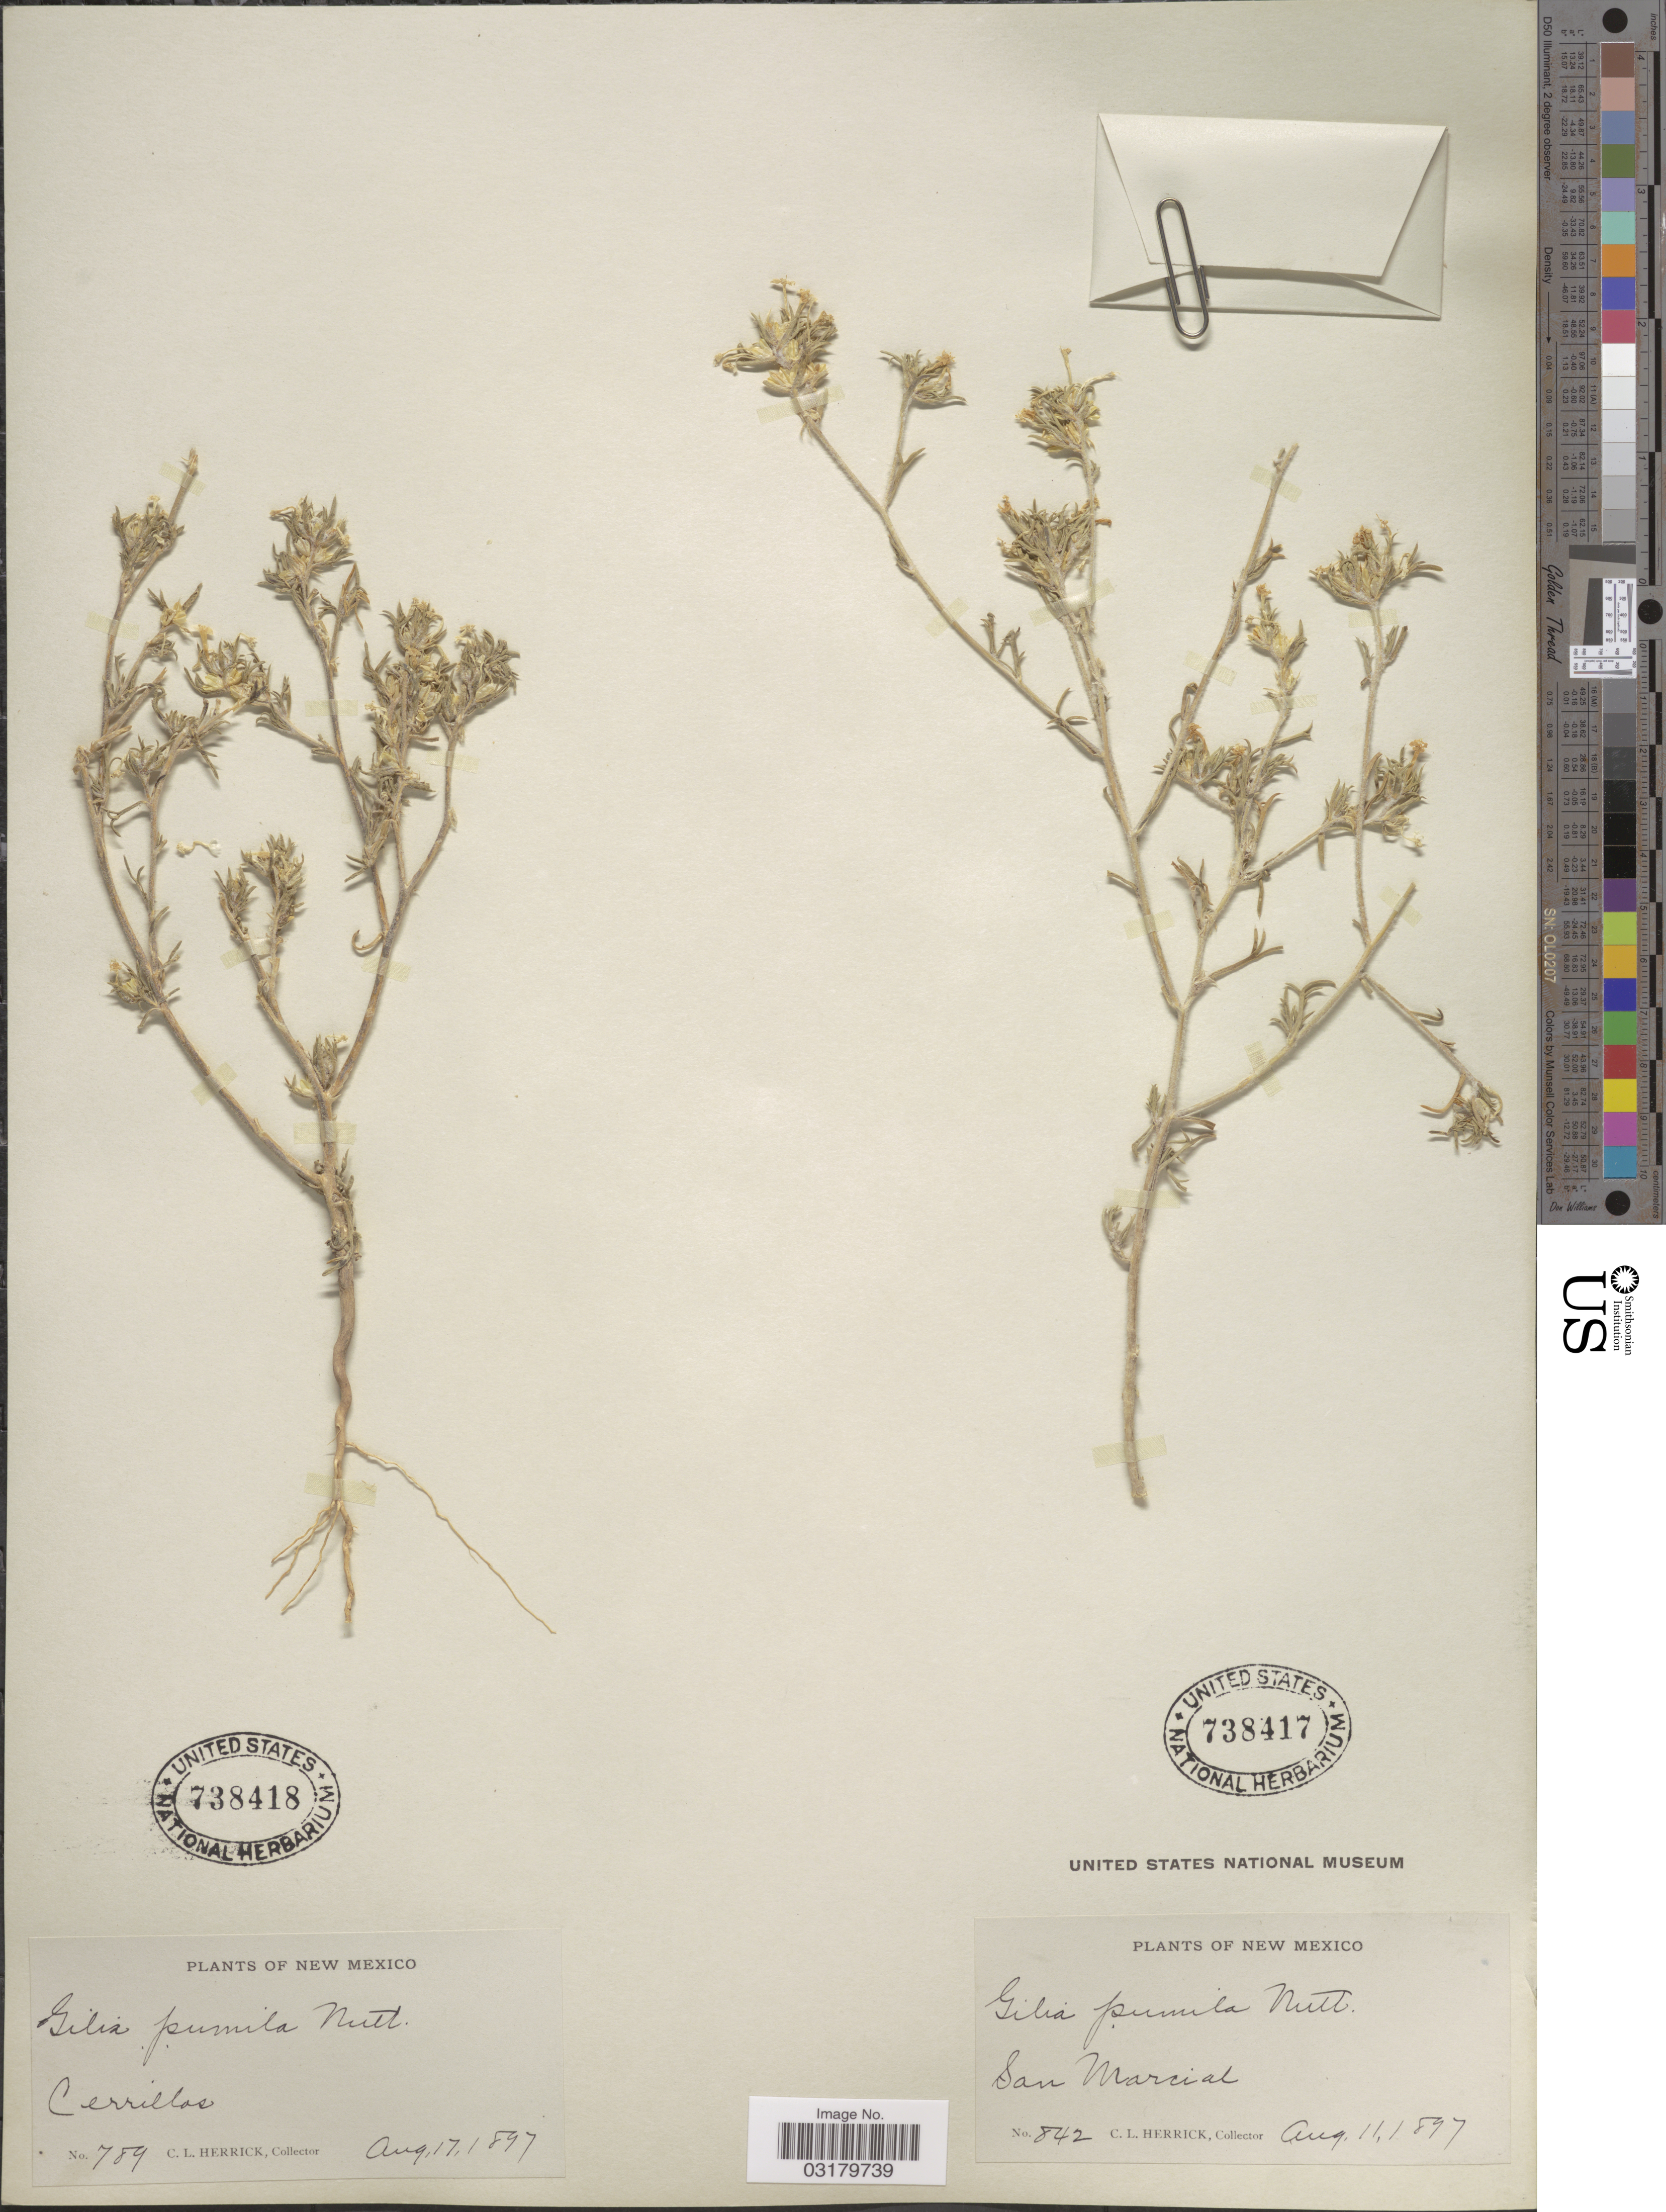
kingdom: Plantae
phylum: Tracheophyta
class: Magnoliopsida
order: Ericales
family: Polemoniaceae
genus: Ipomopsis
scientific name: Ipomopsis pumila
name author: (Nutt.) V.E. Grant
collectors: C. Herrick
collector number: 842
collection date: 1897-08-11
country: United States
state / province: New Mexico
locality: San Marcial.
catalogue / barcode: US 738417